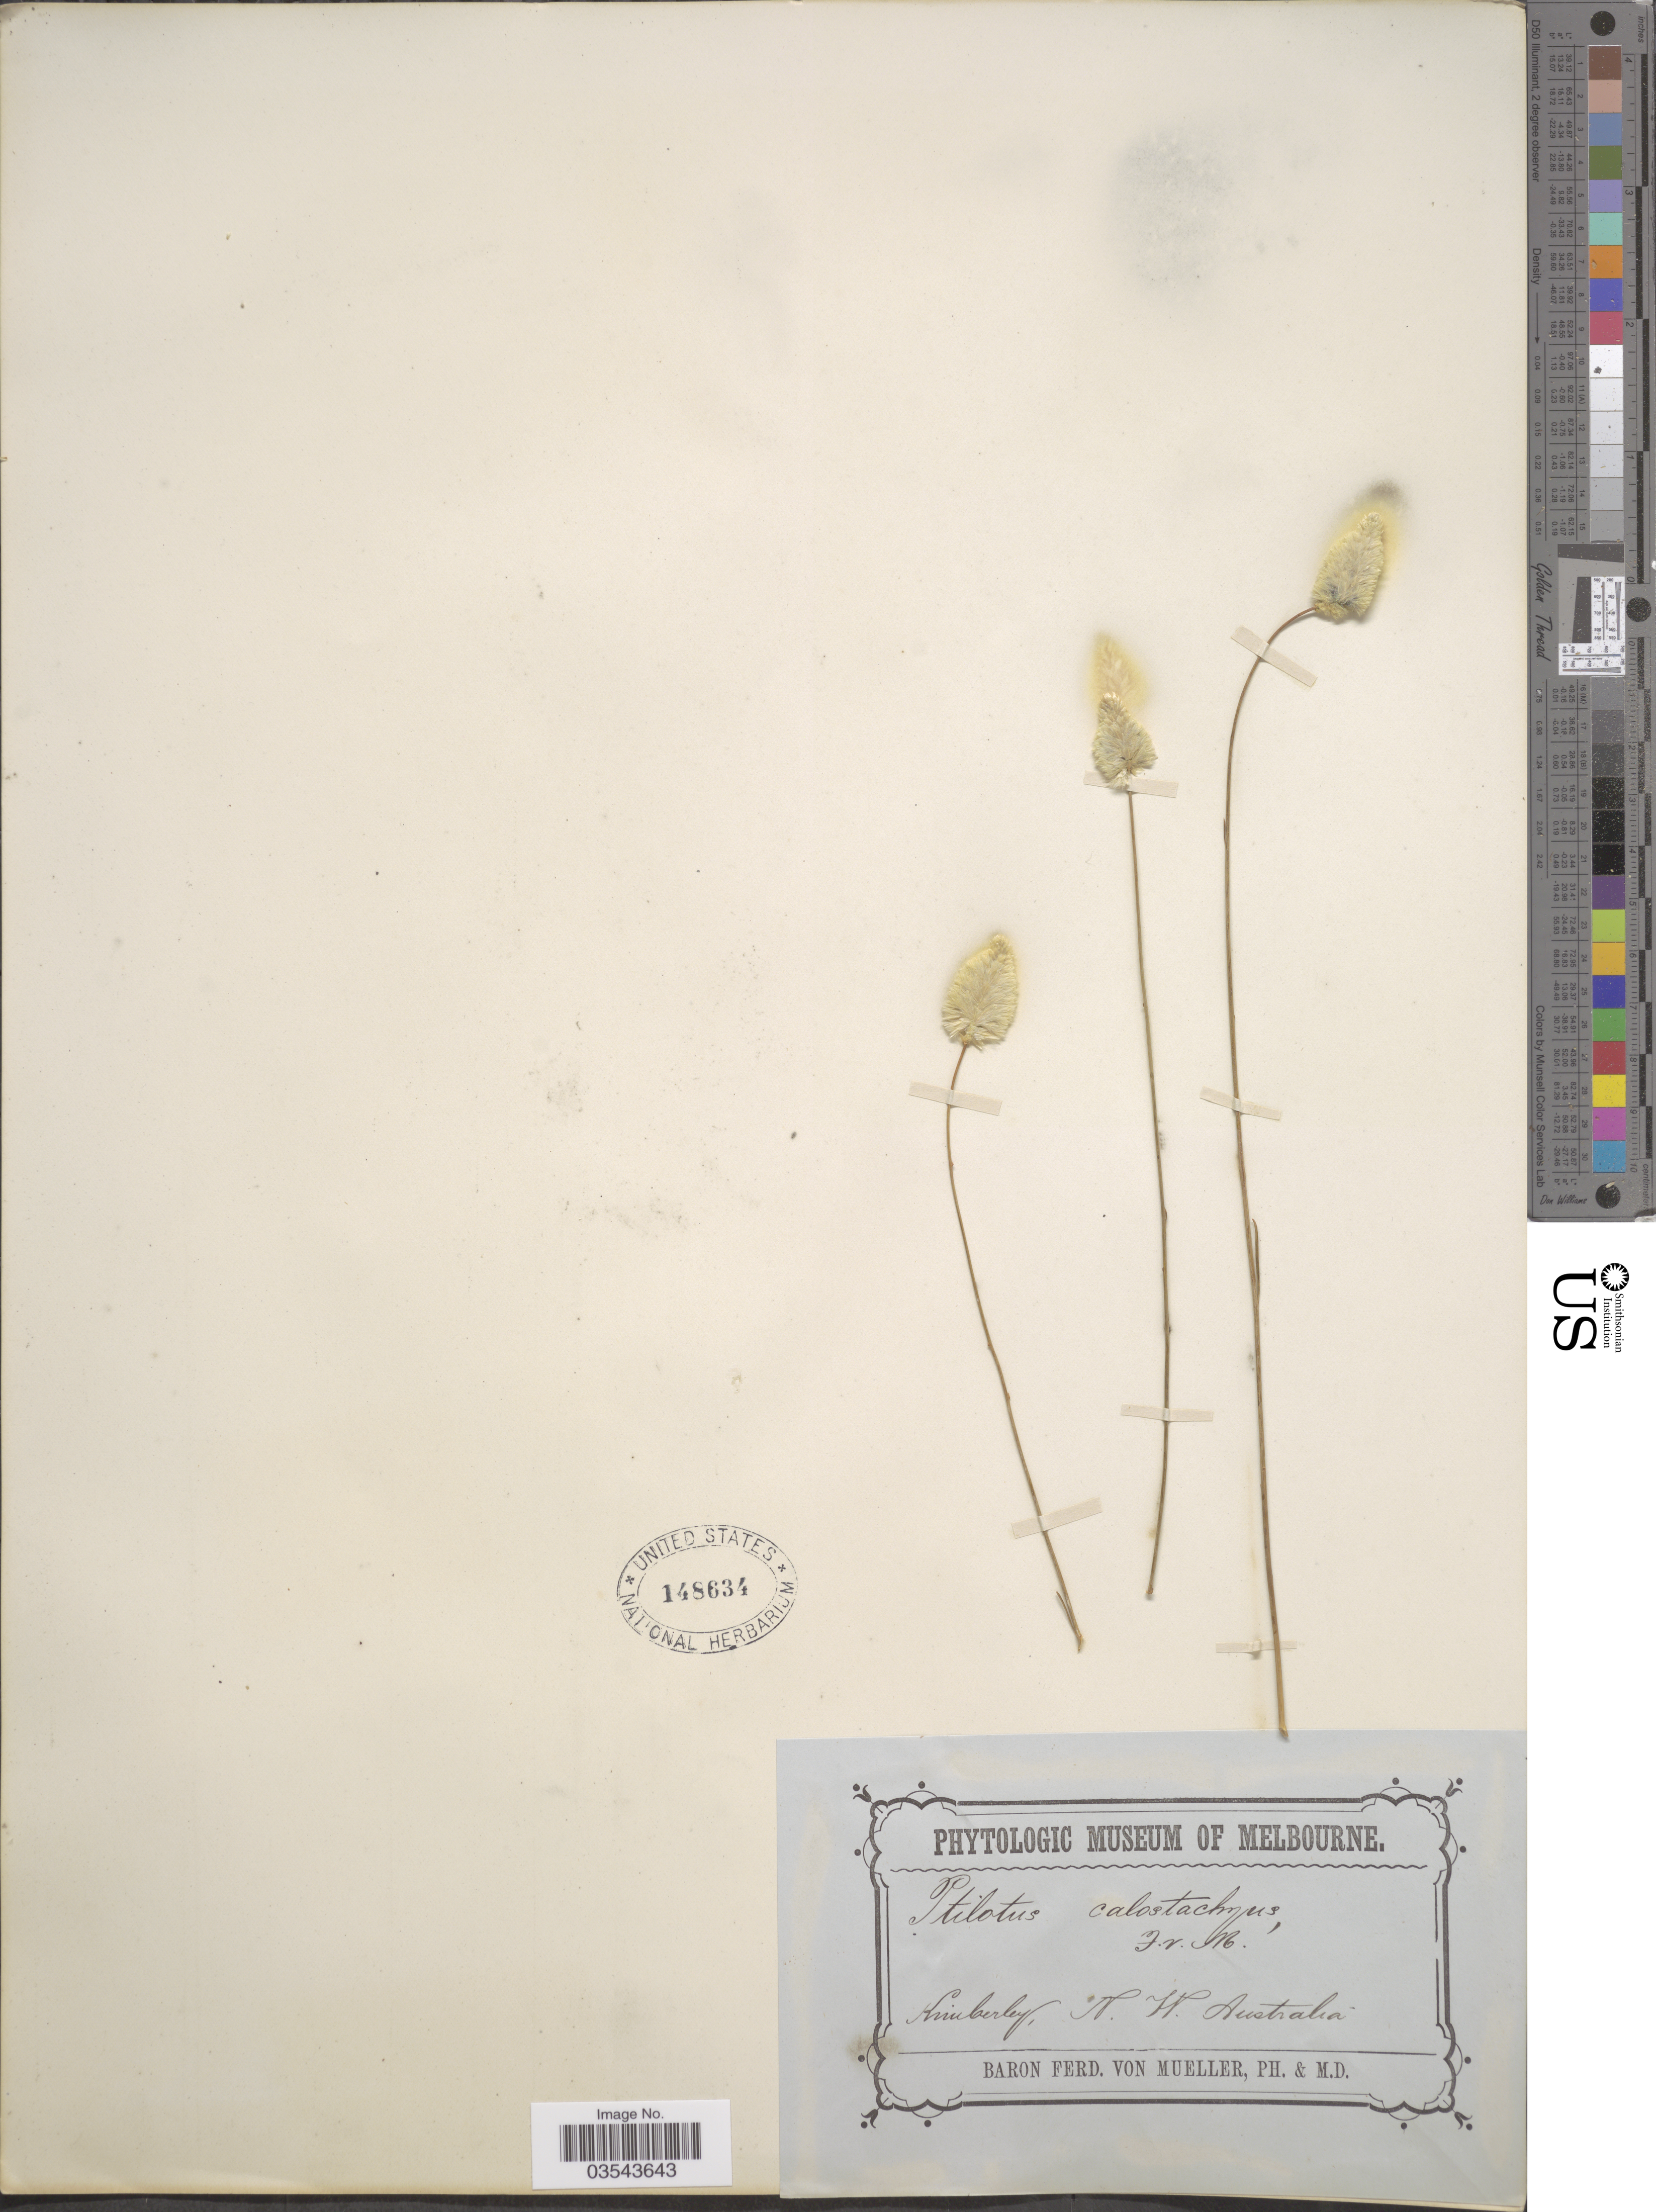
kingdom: Plantae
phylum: Tracheophyta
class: Magnoliopsida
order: Caryophyllales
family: Amaranthaceae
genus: Ptilotus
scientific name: Ptilotus calostachyus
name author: F. Muell.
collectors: F. Mueller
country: Australia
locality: Kimberley, N.W. Australia.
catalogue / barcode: US 148634